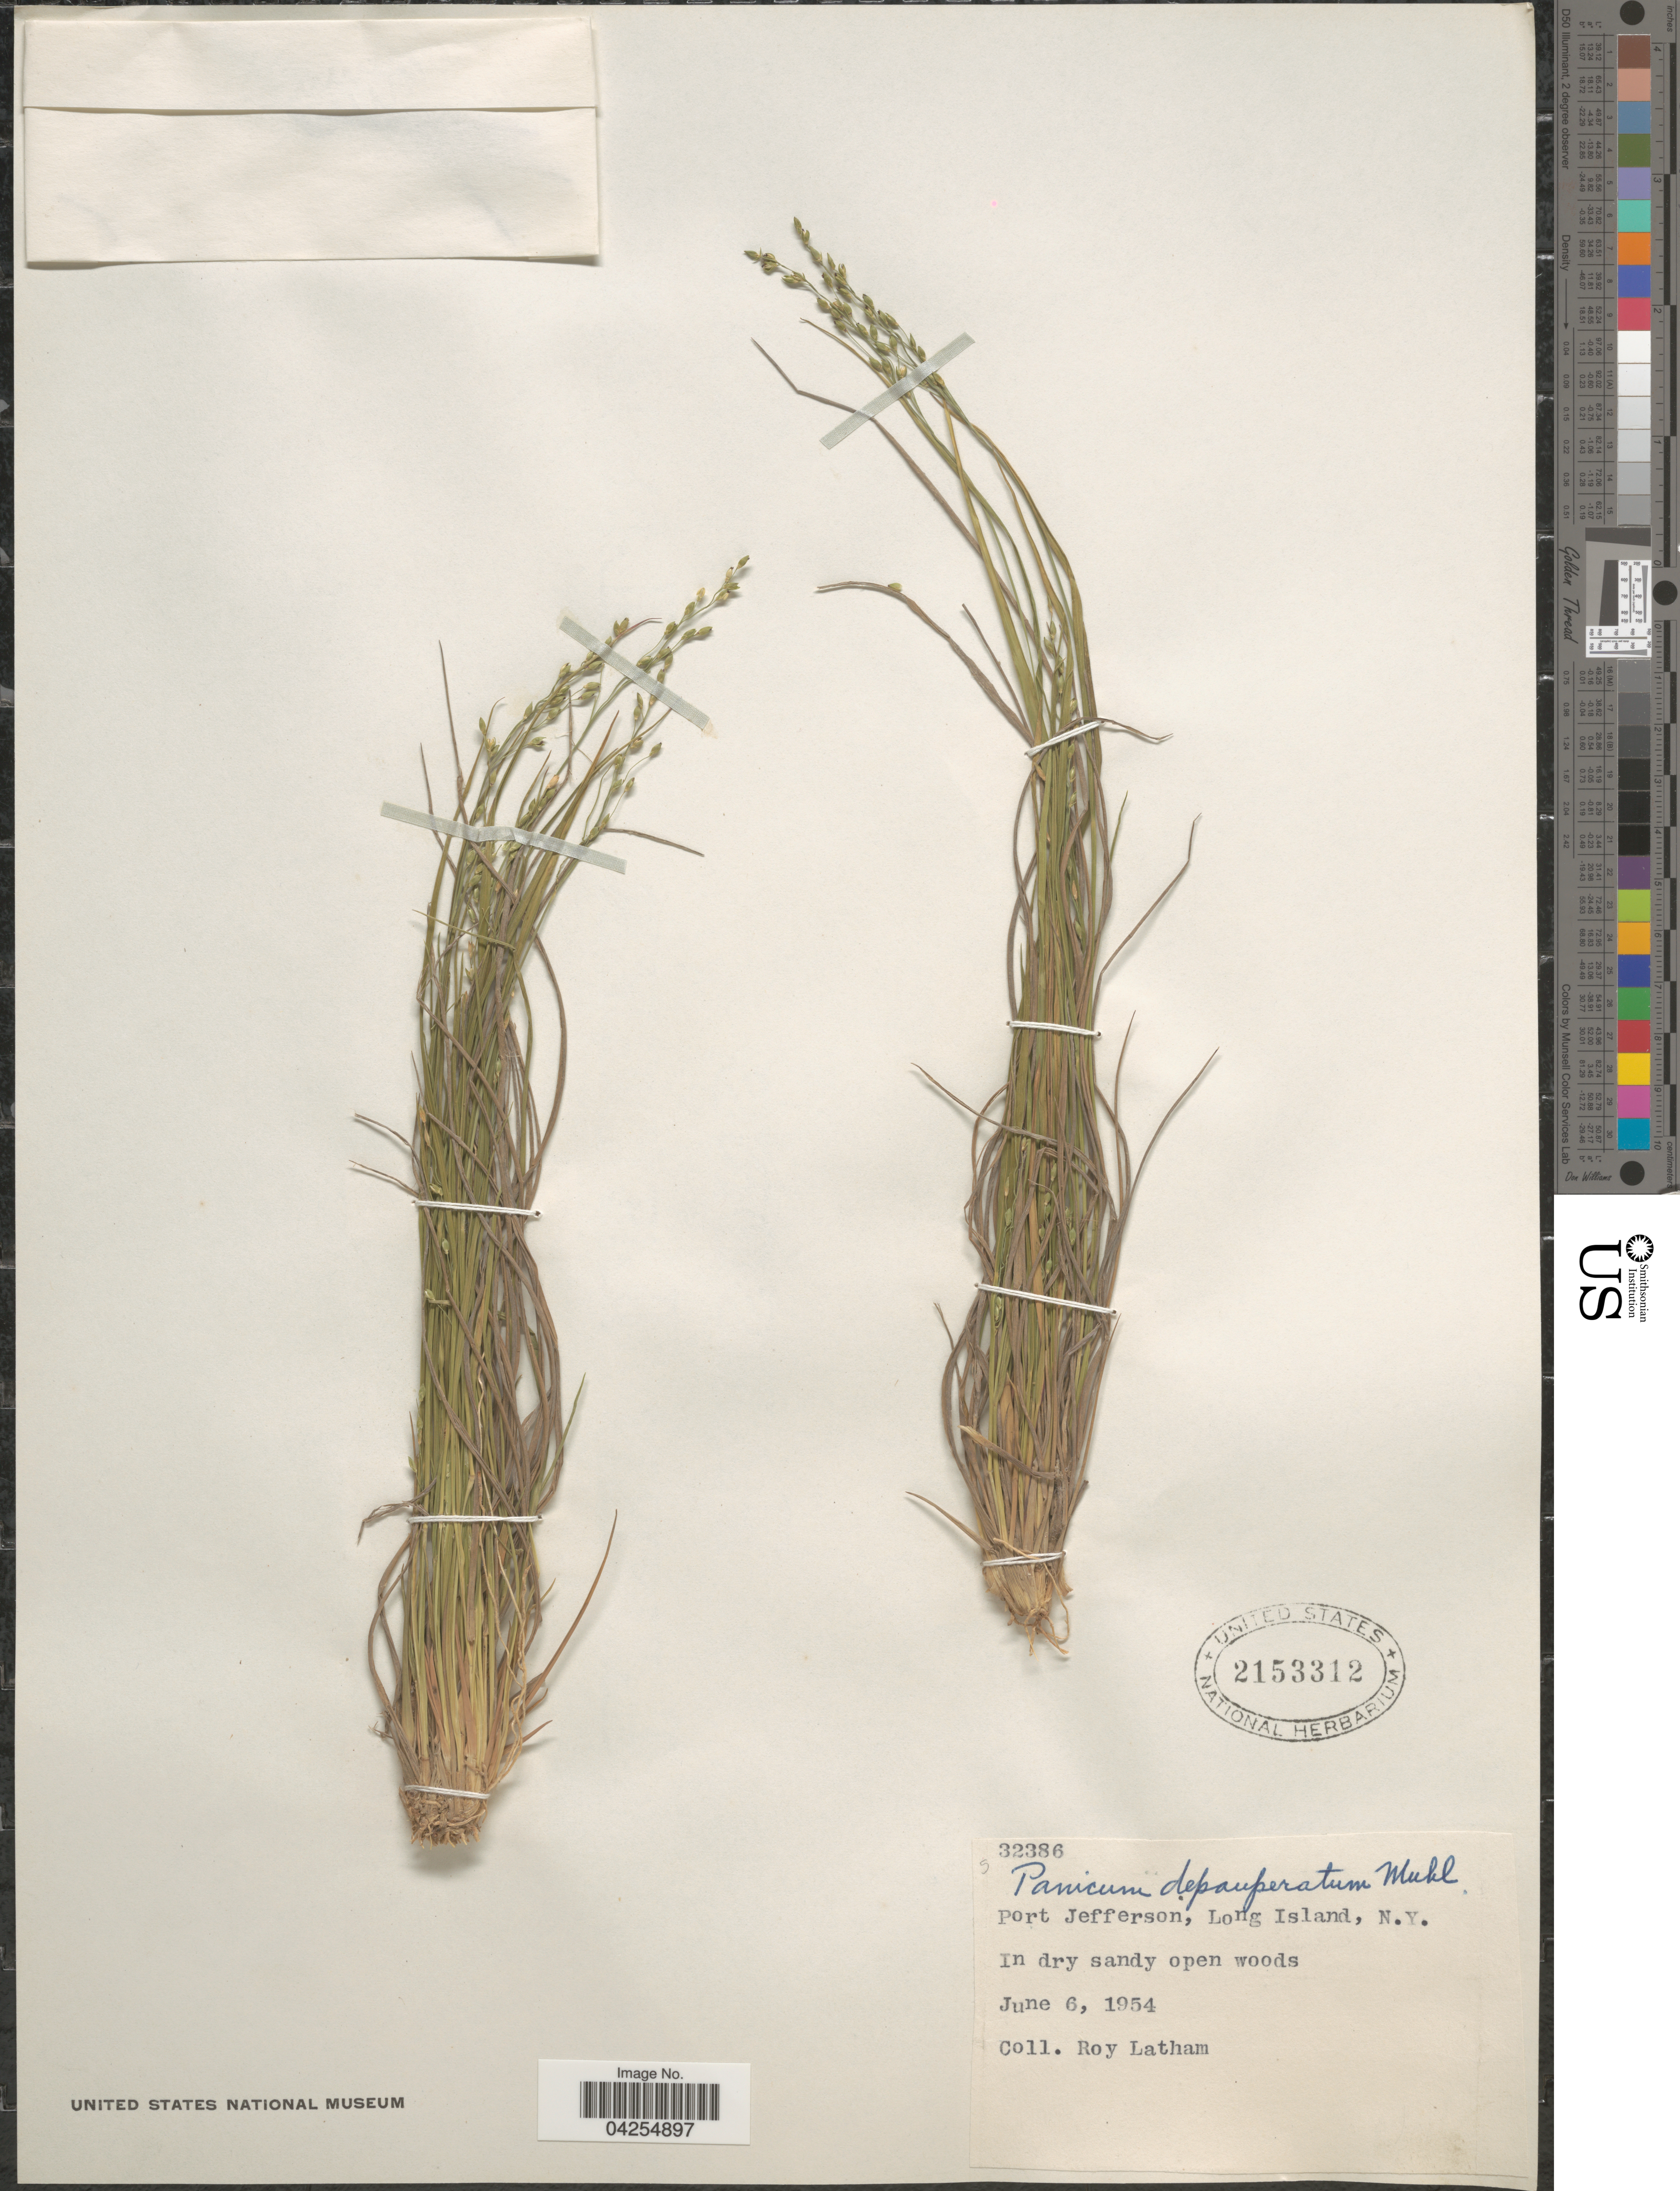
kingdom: Plantae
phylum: Tracheophyta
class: Liliopsida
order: Poales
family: Poaceae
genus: Dichanthelium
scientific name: Dichanthelium depauperatum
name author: (Muhl.) Gould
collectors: R. Latham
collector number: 32386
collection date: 1954-06-06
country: United States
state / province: New York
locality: Port Jefferson, Long Island.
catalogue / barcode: US 2153312